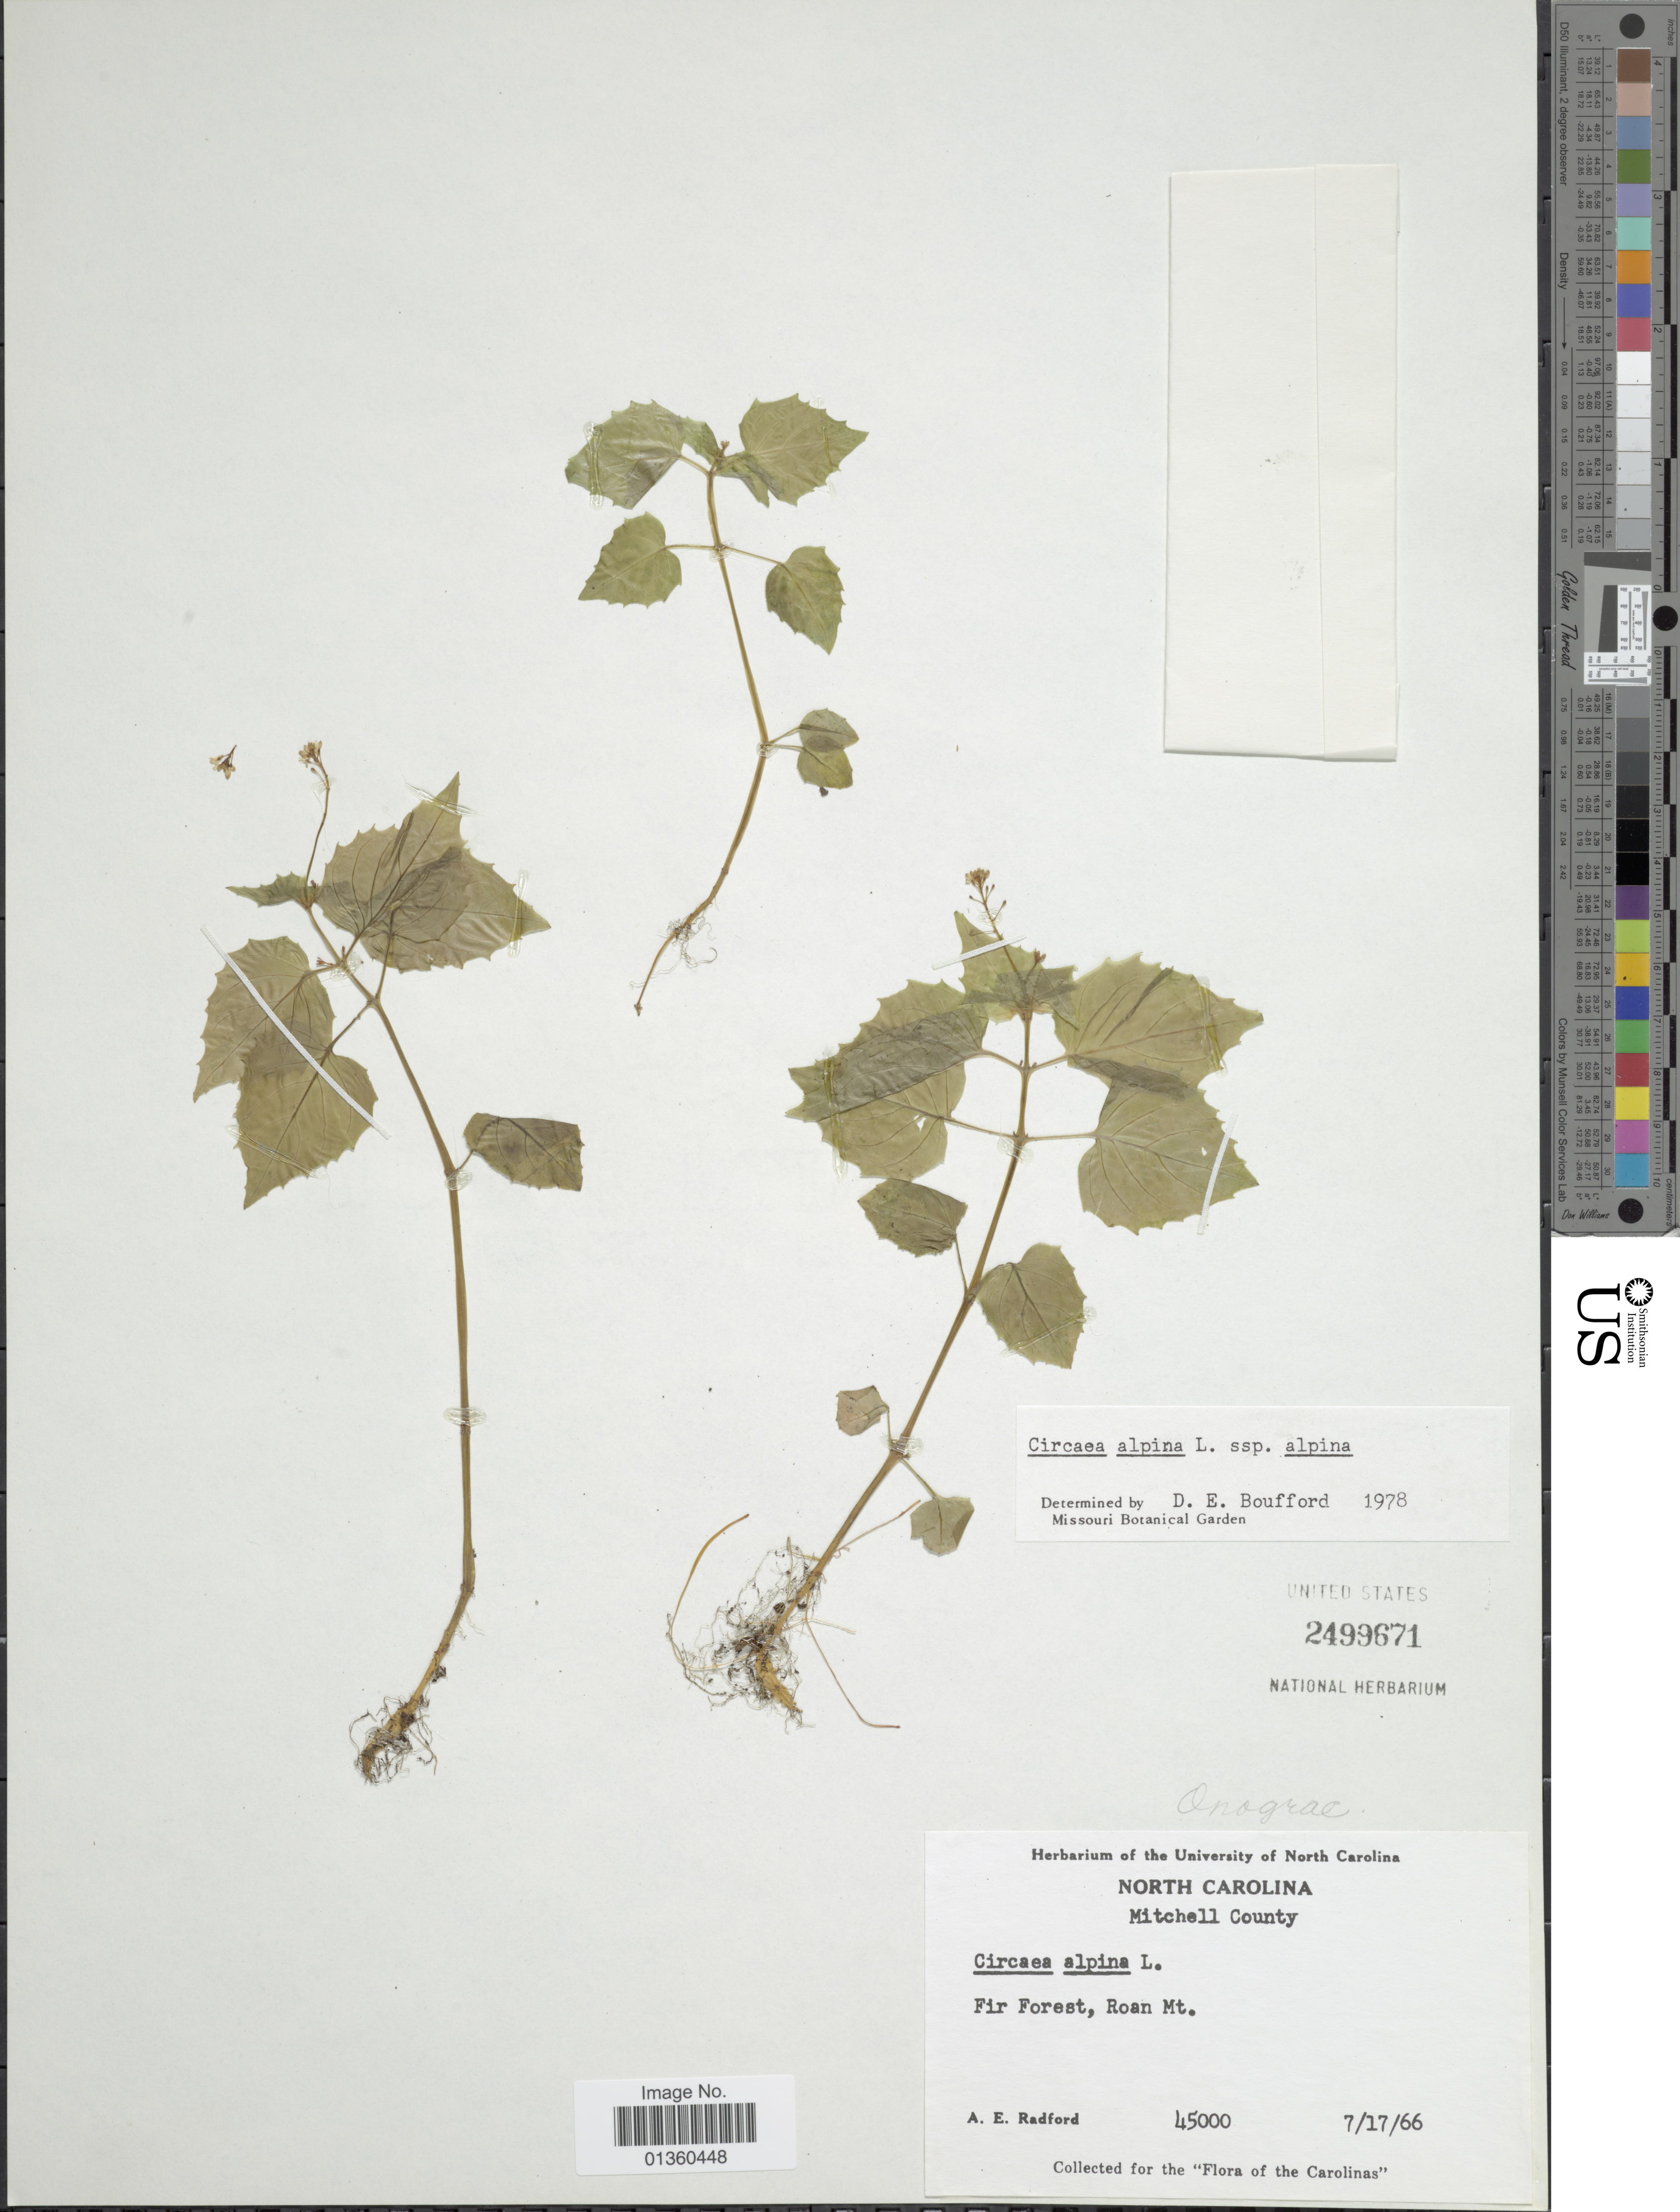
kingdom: Plantae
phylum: Tracheophyta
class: Magnoliopsida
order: Myrtales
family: Onagraceae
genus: Circaea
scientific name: Circaea alpina subsp. alpina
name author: L.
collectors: A. E. Radford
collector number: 45000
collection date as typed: Transcribed d/m/y: 17/7/66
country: United States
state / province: North Carolina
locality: Mitchell County, Fir Forest, Roan Mt.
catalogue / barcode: US 2499671